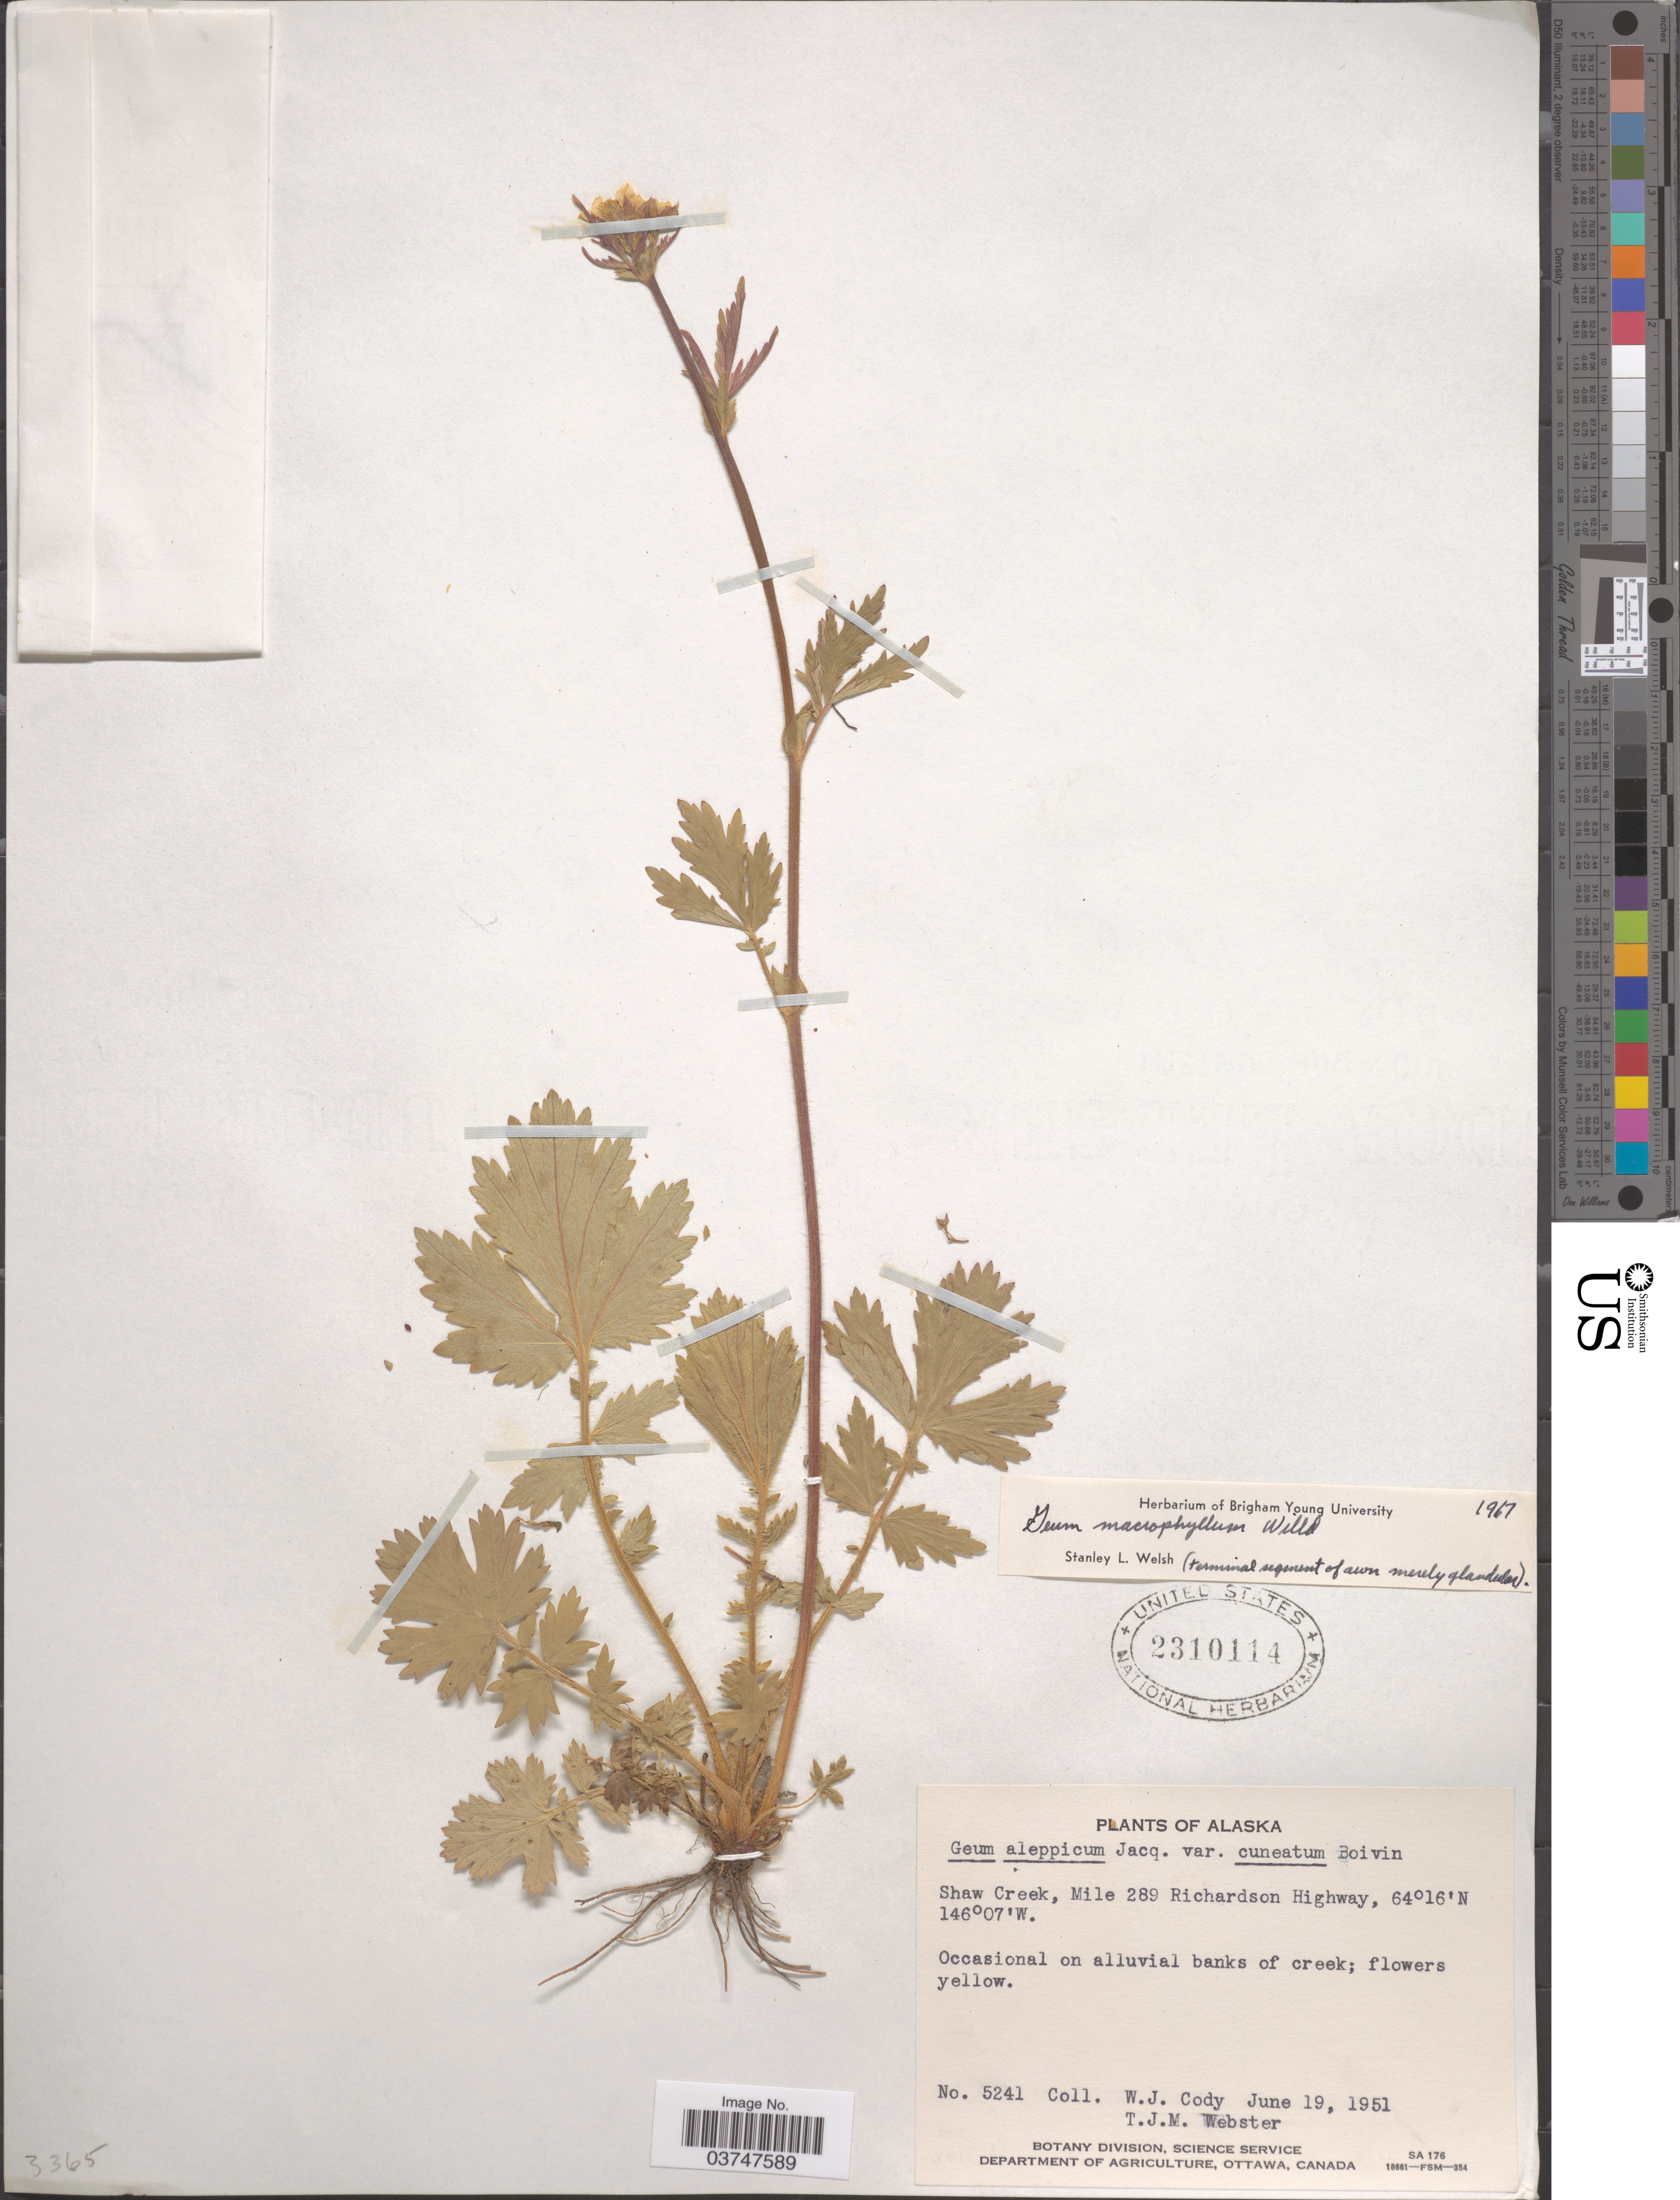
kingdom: Plantae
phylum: Tracheophyta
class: Magnoliopsida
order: Rosales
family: Rosaceae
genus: Geum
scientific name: Geum macrophyllum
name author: Willd.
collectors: W. Cody & T. J. Webster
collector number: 5241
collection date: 1951-06-19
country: United States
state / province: Alaska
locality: Shaw Creek, Mile 289 Richardson Highway.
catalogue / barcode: US 2310114